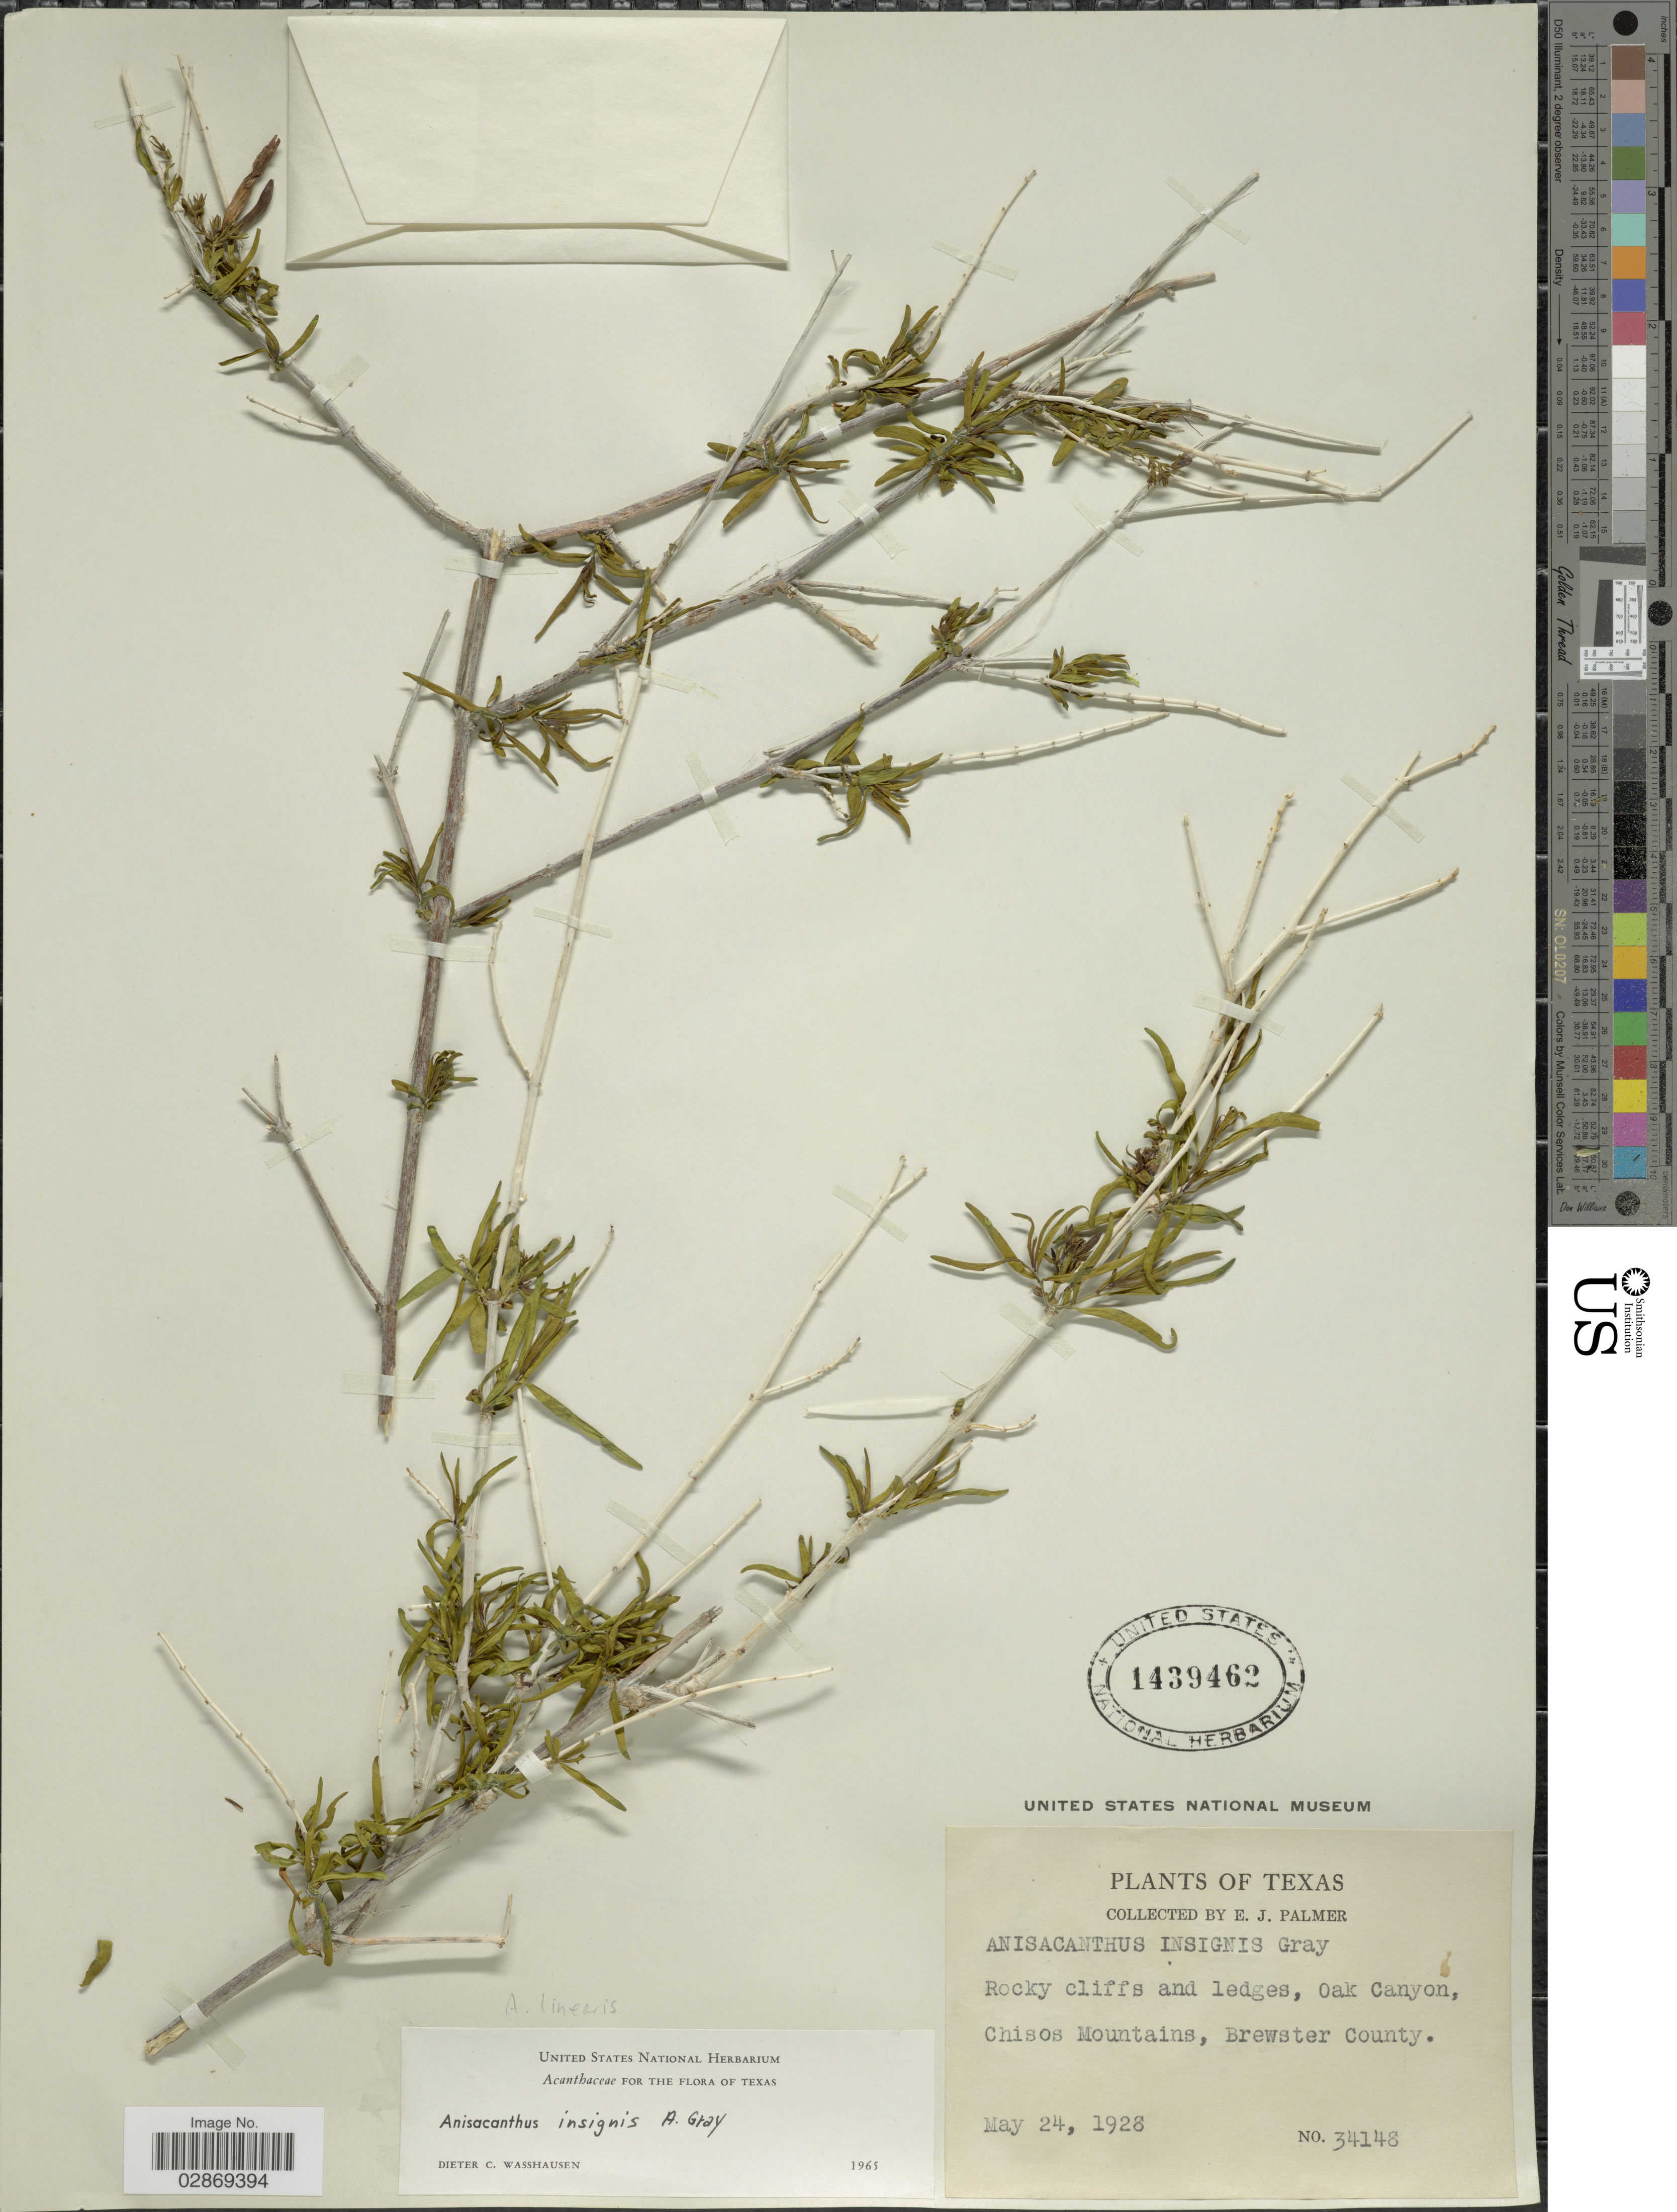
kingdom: Plantae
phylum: Tracheophyta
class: Magnoliopsida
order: Lamiales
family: Acanthaceae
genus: Anisacanthus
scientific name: Anisacanthus linearis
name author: Henrickson & E. J. Lott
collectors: E. J. Palmer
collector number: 34148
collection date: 1928-05-24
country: United States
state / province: Texas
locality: Rocky cliffs and ledges, Oak Canyon, Chisos Mountains, Brewster County.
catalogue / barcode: US 1439462